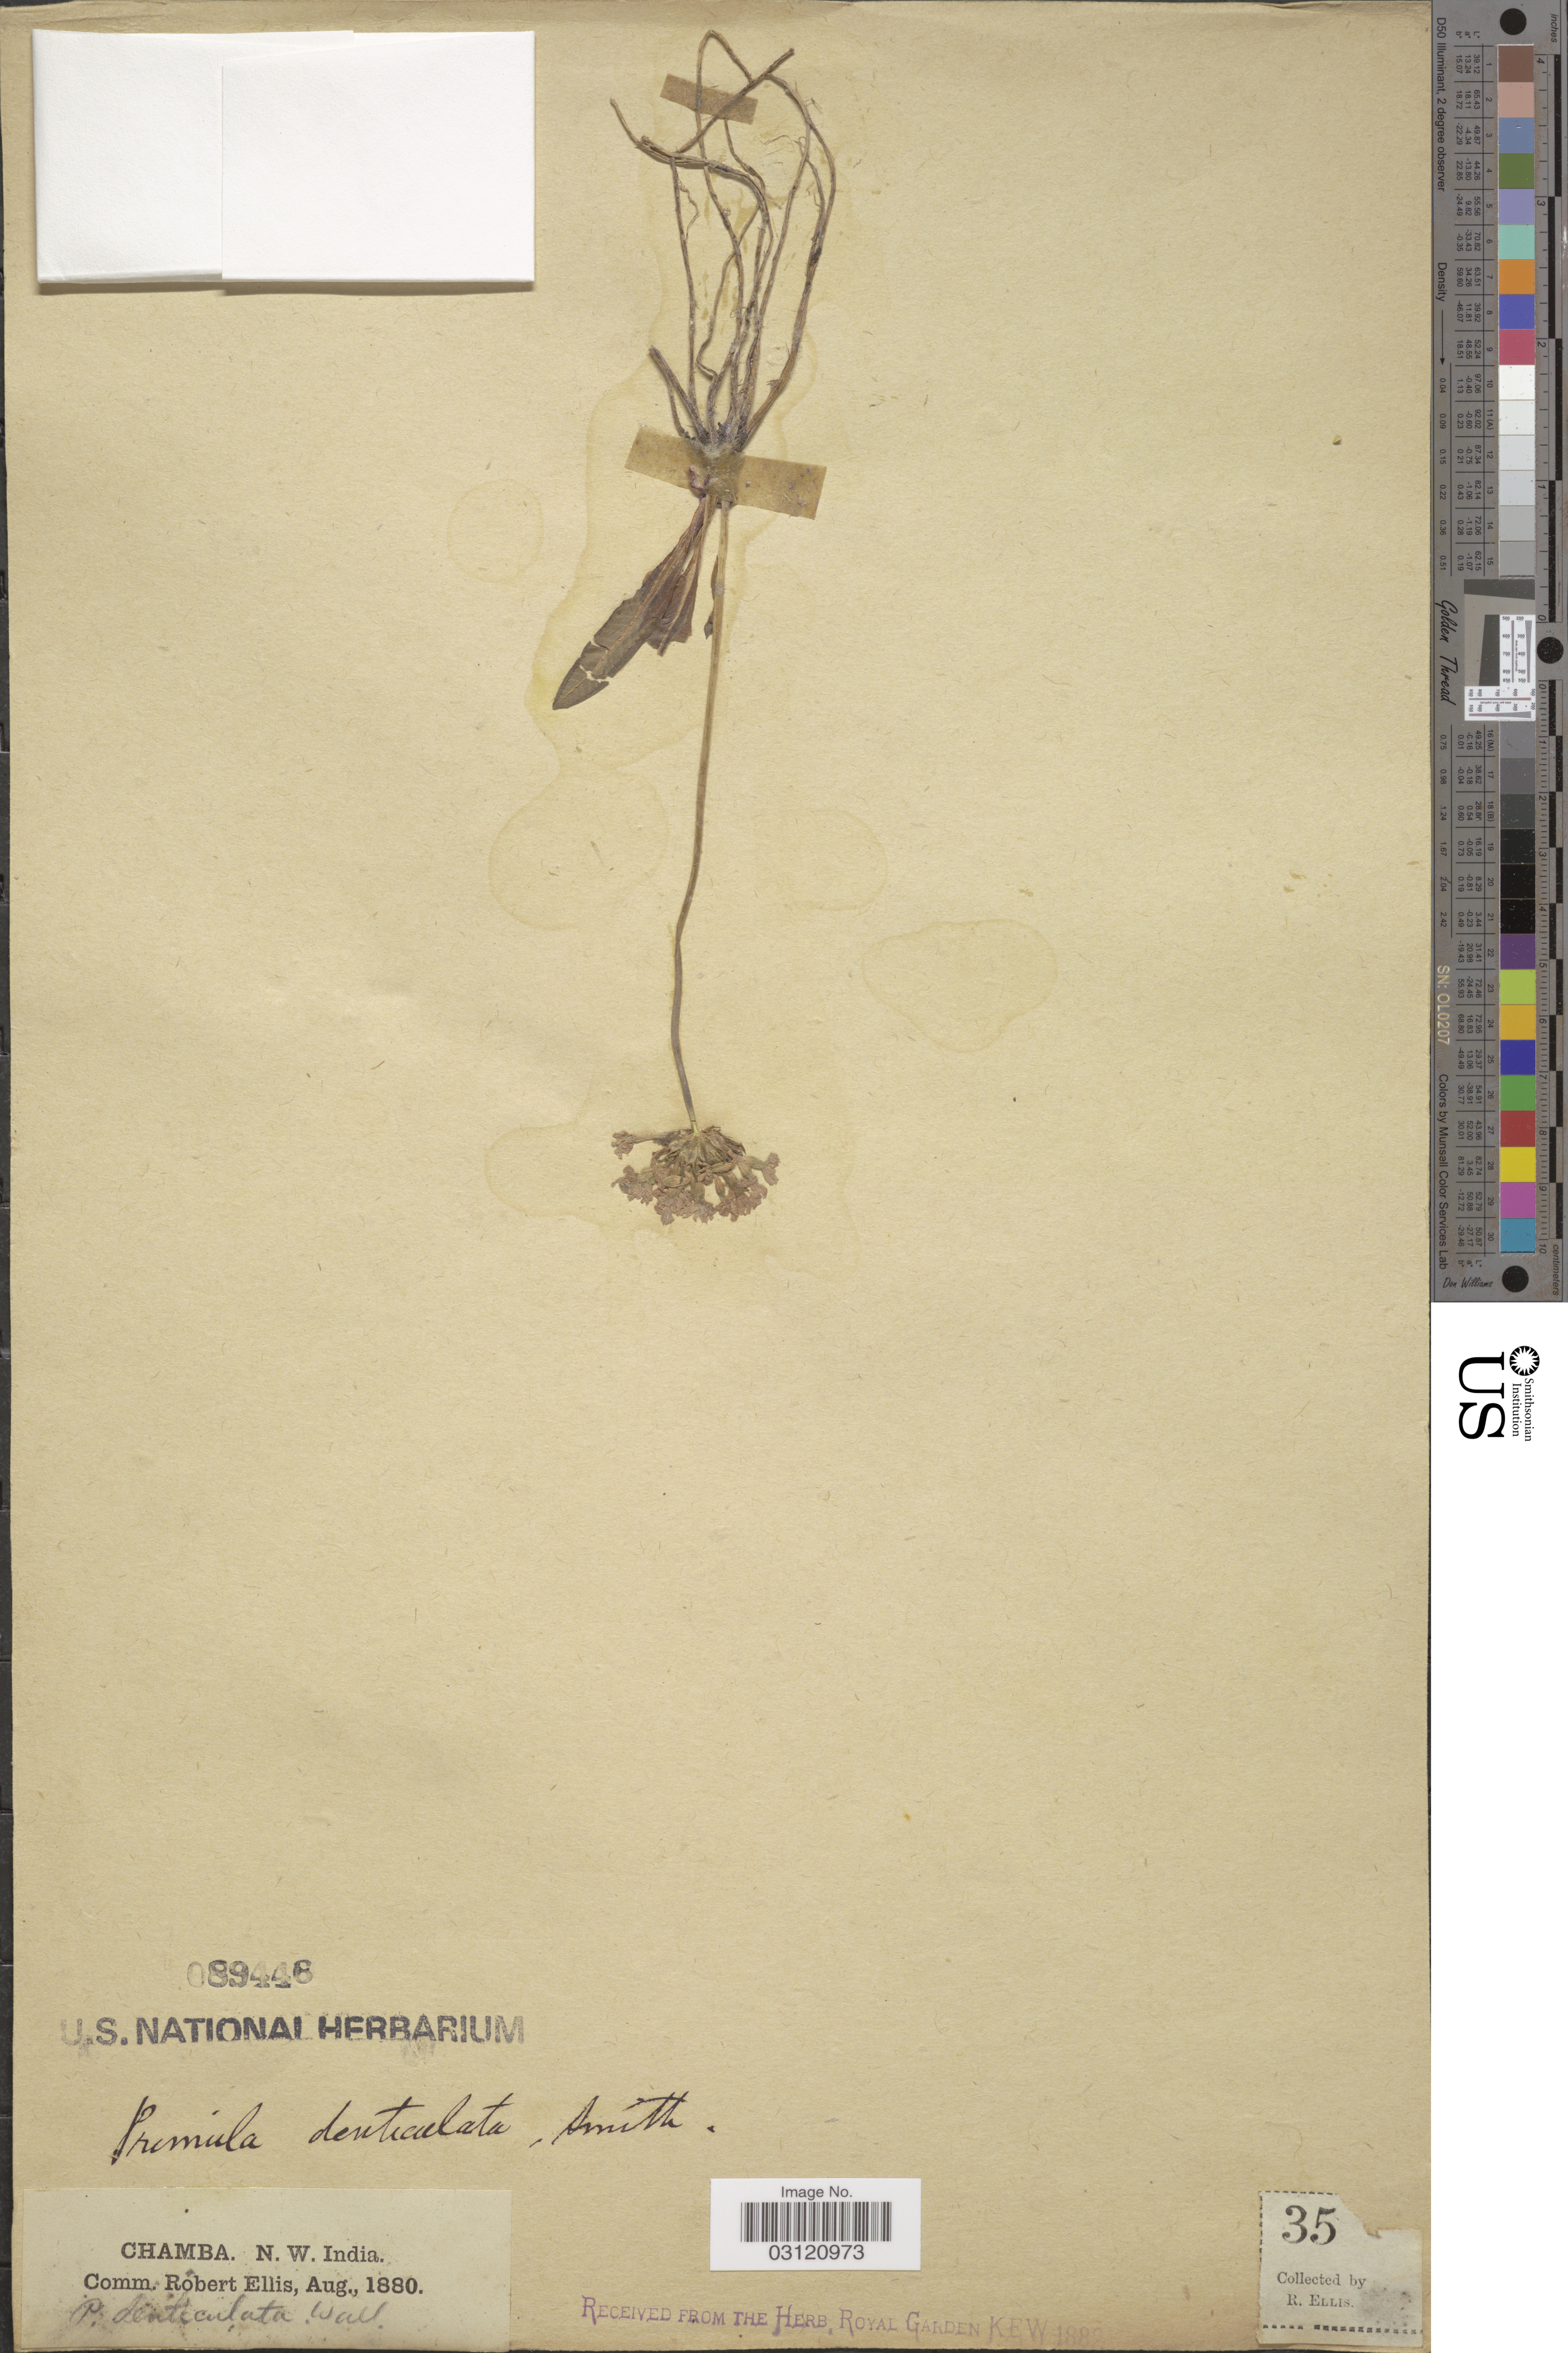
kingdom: Plantae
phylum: Tracheophyta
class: Magnoliopsida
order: Ericales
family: Primulaceae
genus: Primula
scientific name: Primula denticulata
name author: Sm.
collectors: R. Ellis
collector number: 35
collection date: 1880-08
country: India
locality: Chamba. N. W. India.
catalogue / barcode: US 89448